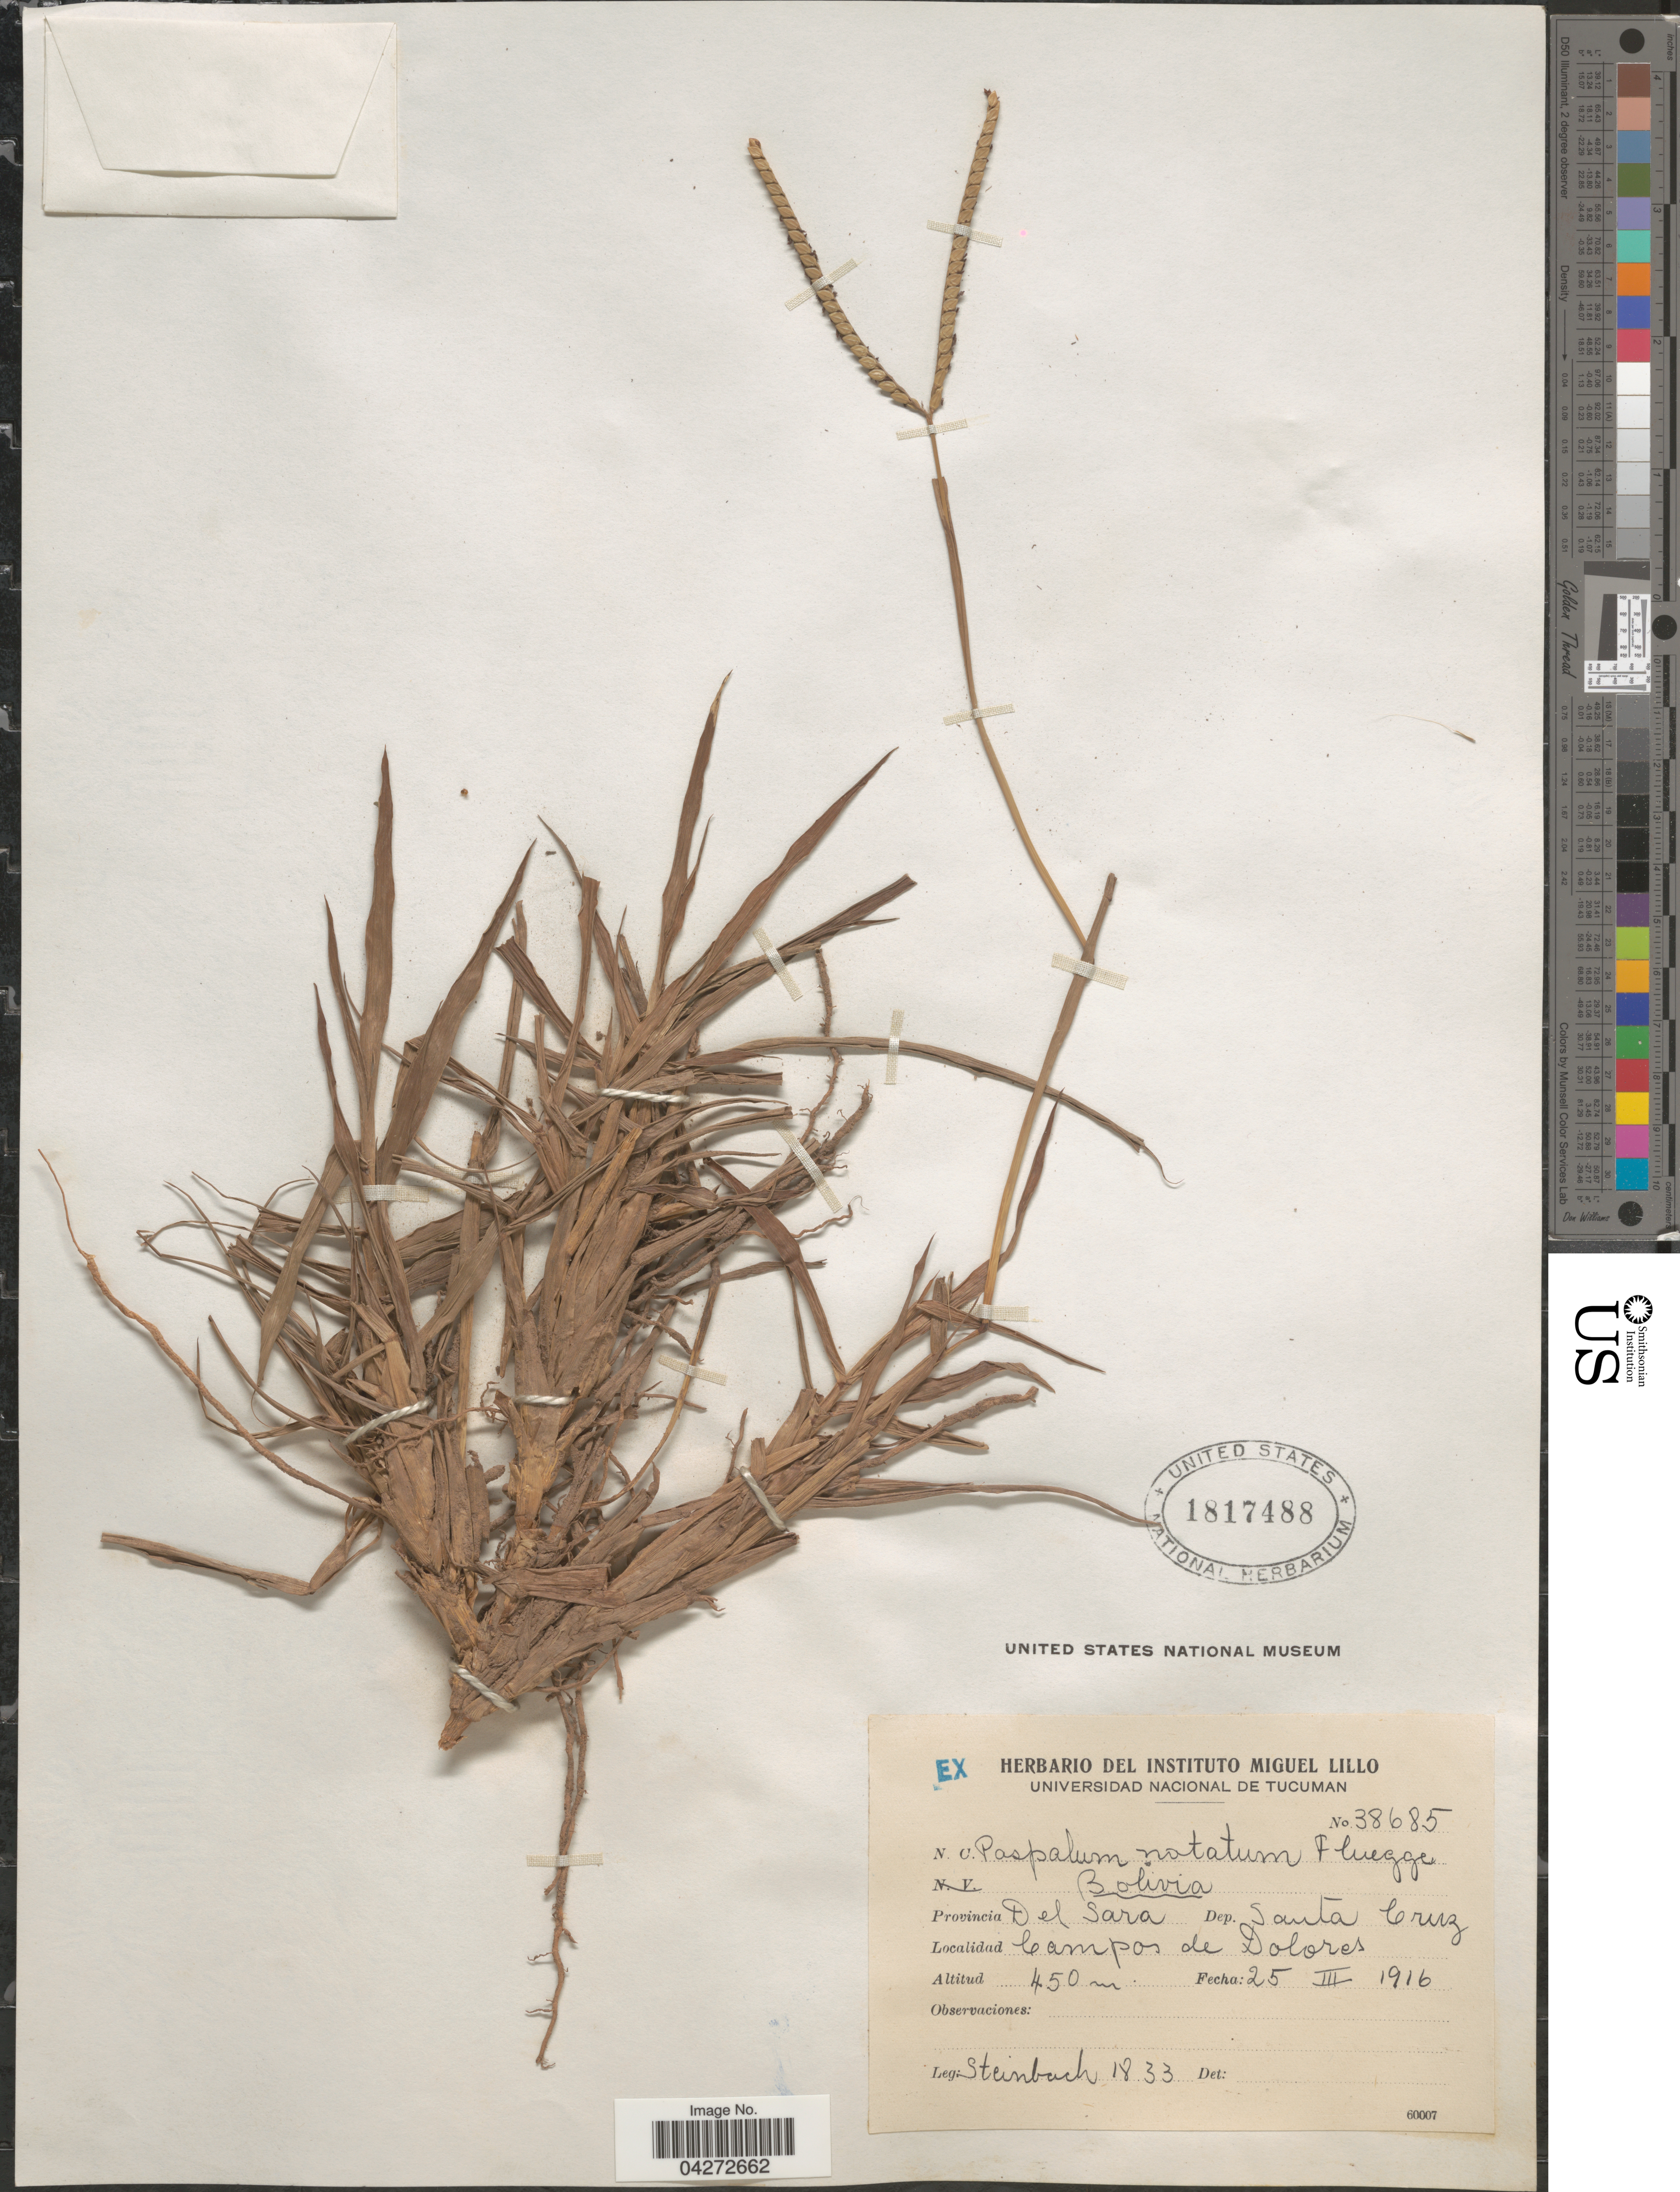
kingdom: Plantae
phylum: Tracheophyta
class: Liliopsida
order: Poales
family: Poaceae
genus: Paspalum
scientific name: Paspalum notatum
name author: Flüggé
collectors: Steinbach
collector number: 1833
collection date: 1916-03-25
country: Bolivia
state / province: Santa Cruz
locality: Provincia Del Sara. Dep. Santa Cruz. Campos de Dolores.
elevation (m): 450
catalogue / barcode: US 1817488